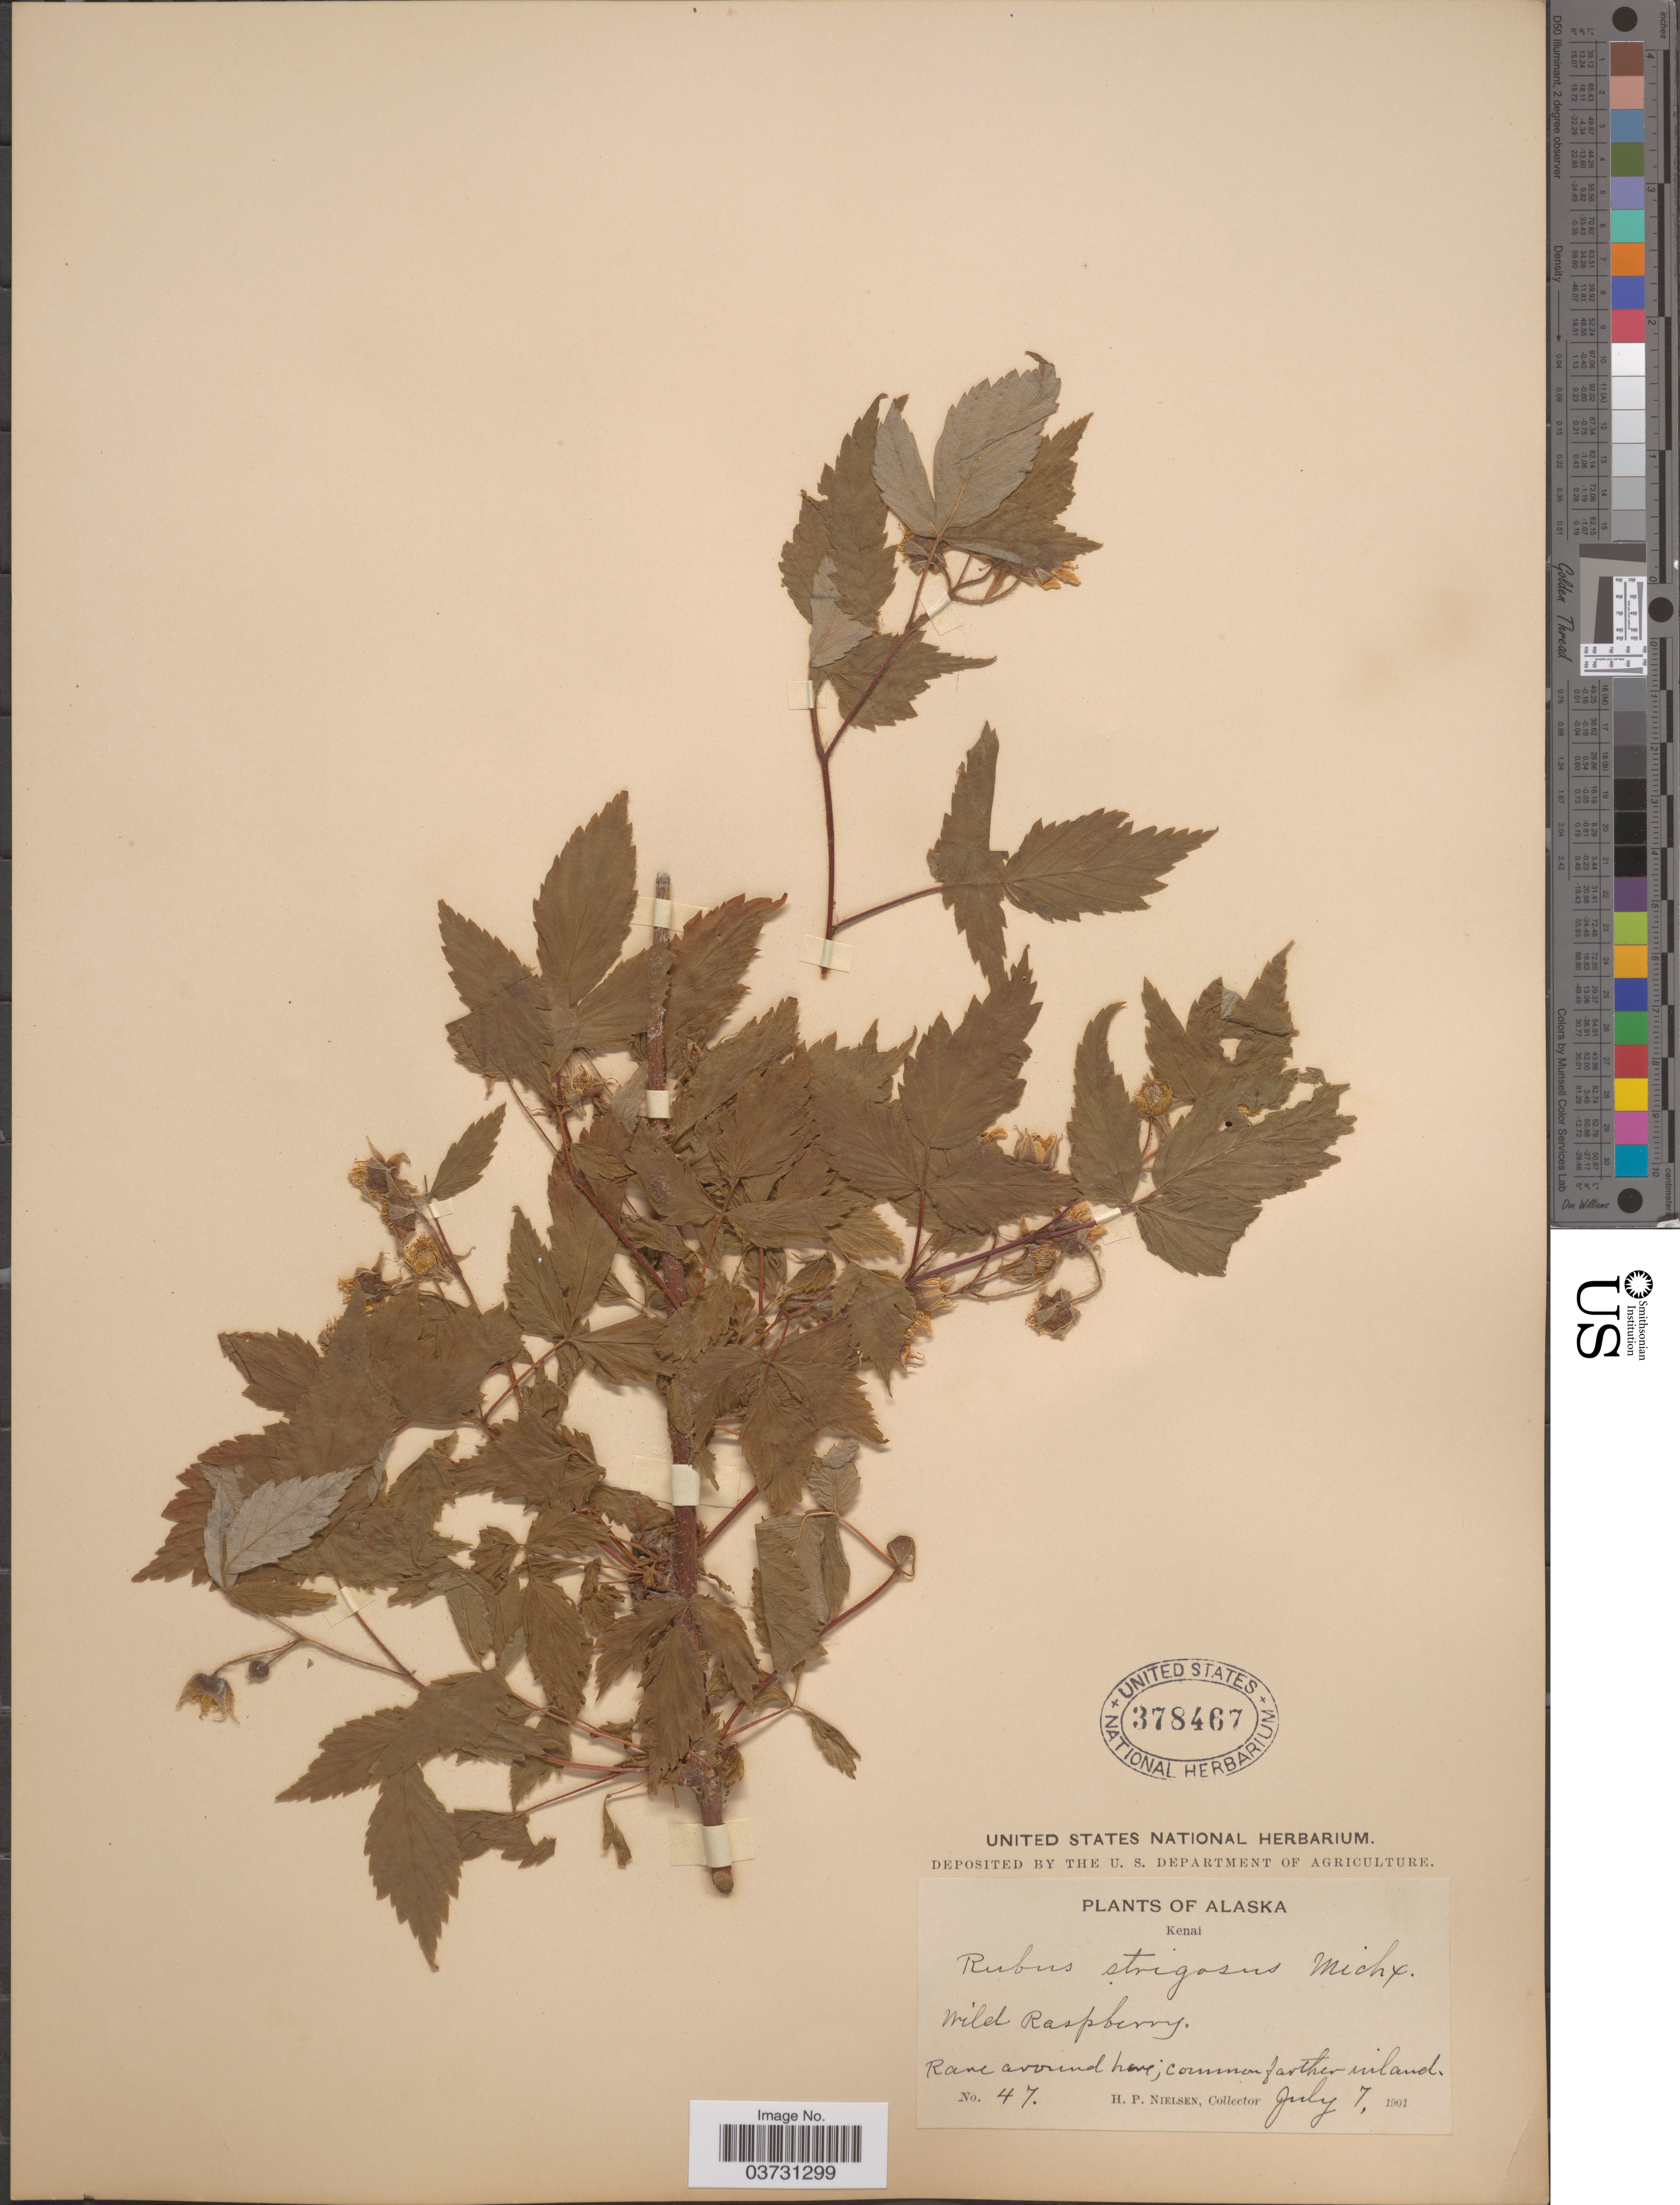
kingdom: Plantae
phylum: Tracheophyta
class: Magnoliopsida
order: Rosales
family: Rosaceae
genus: Rubus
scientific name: Rubus strigosus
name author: Michx.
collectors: H. P. Nielsen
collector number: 47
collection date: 1901-07-07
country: United States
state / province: Alaska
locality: Kenai.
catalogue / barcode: US 378467